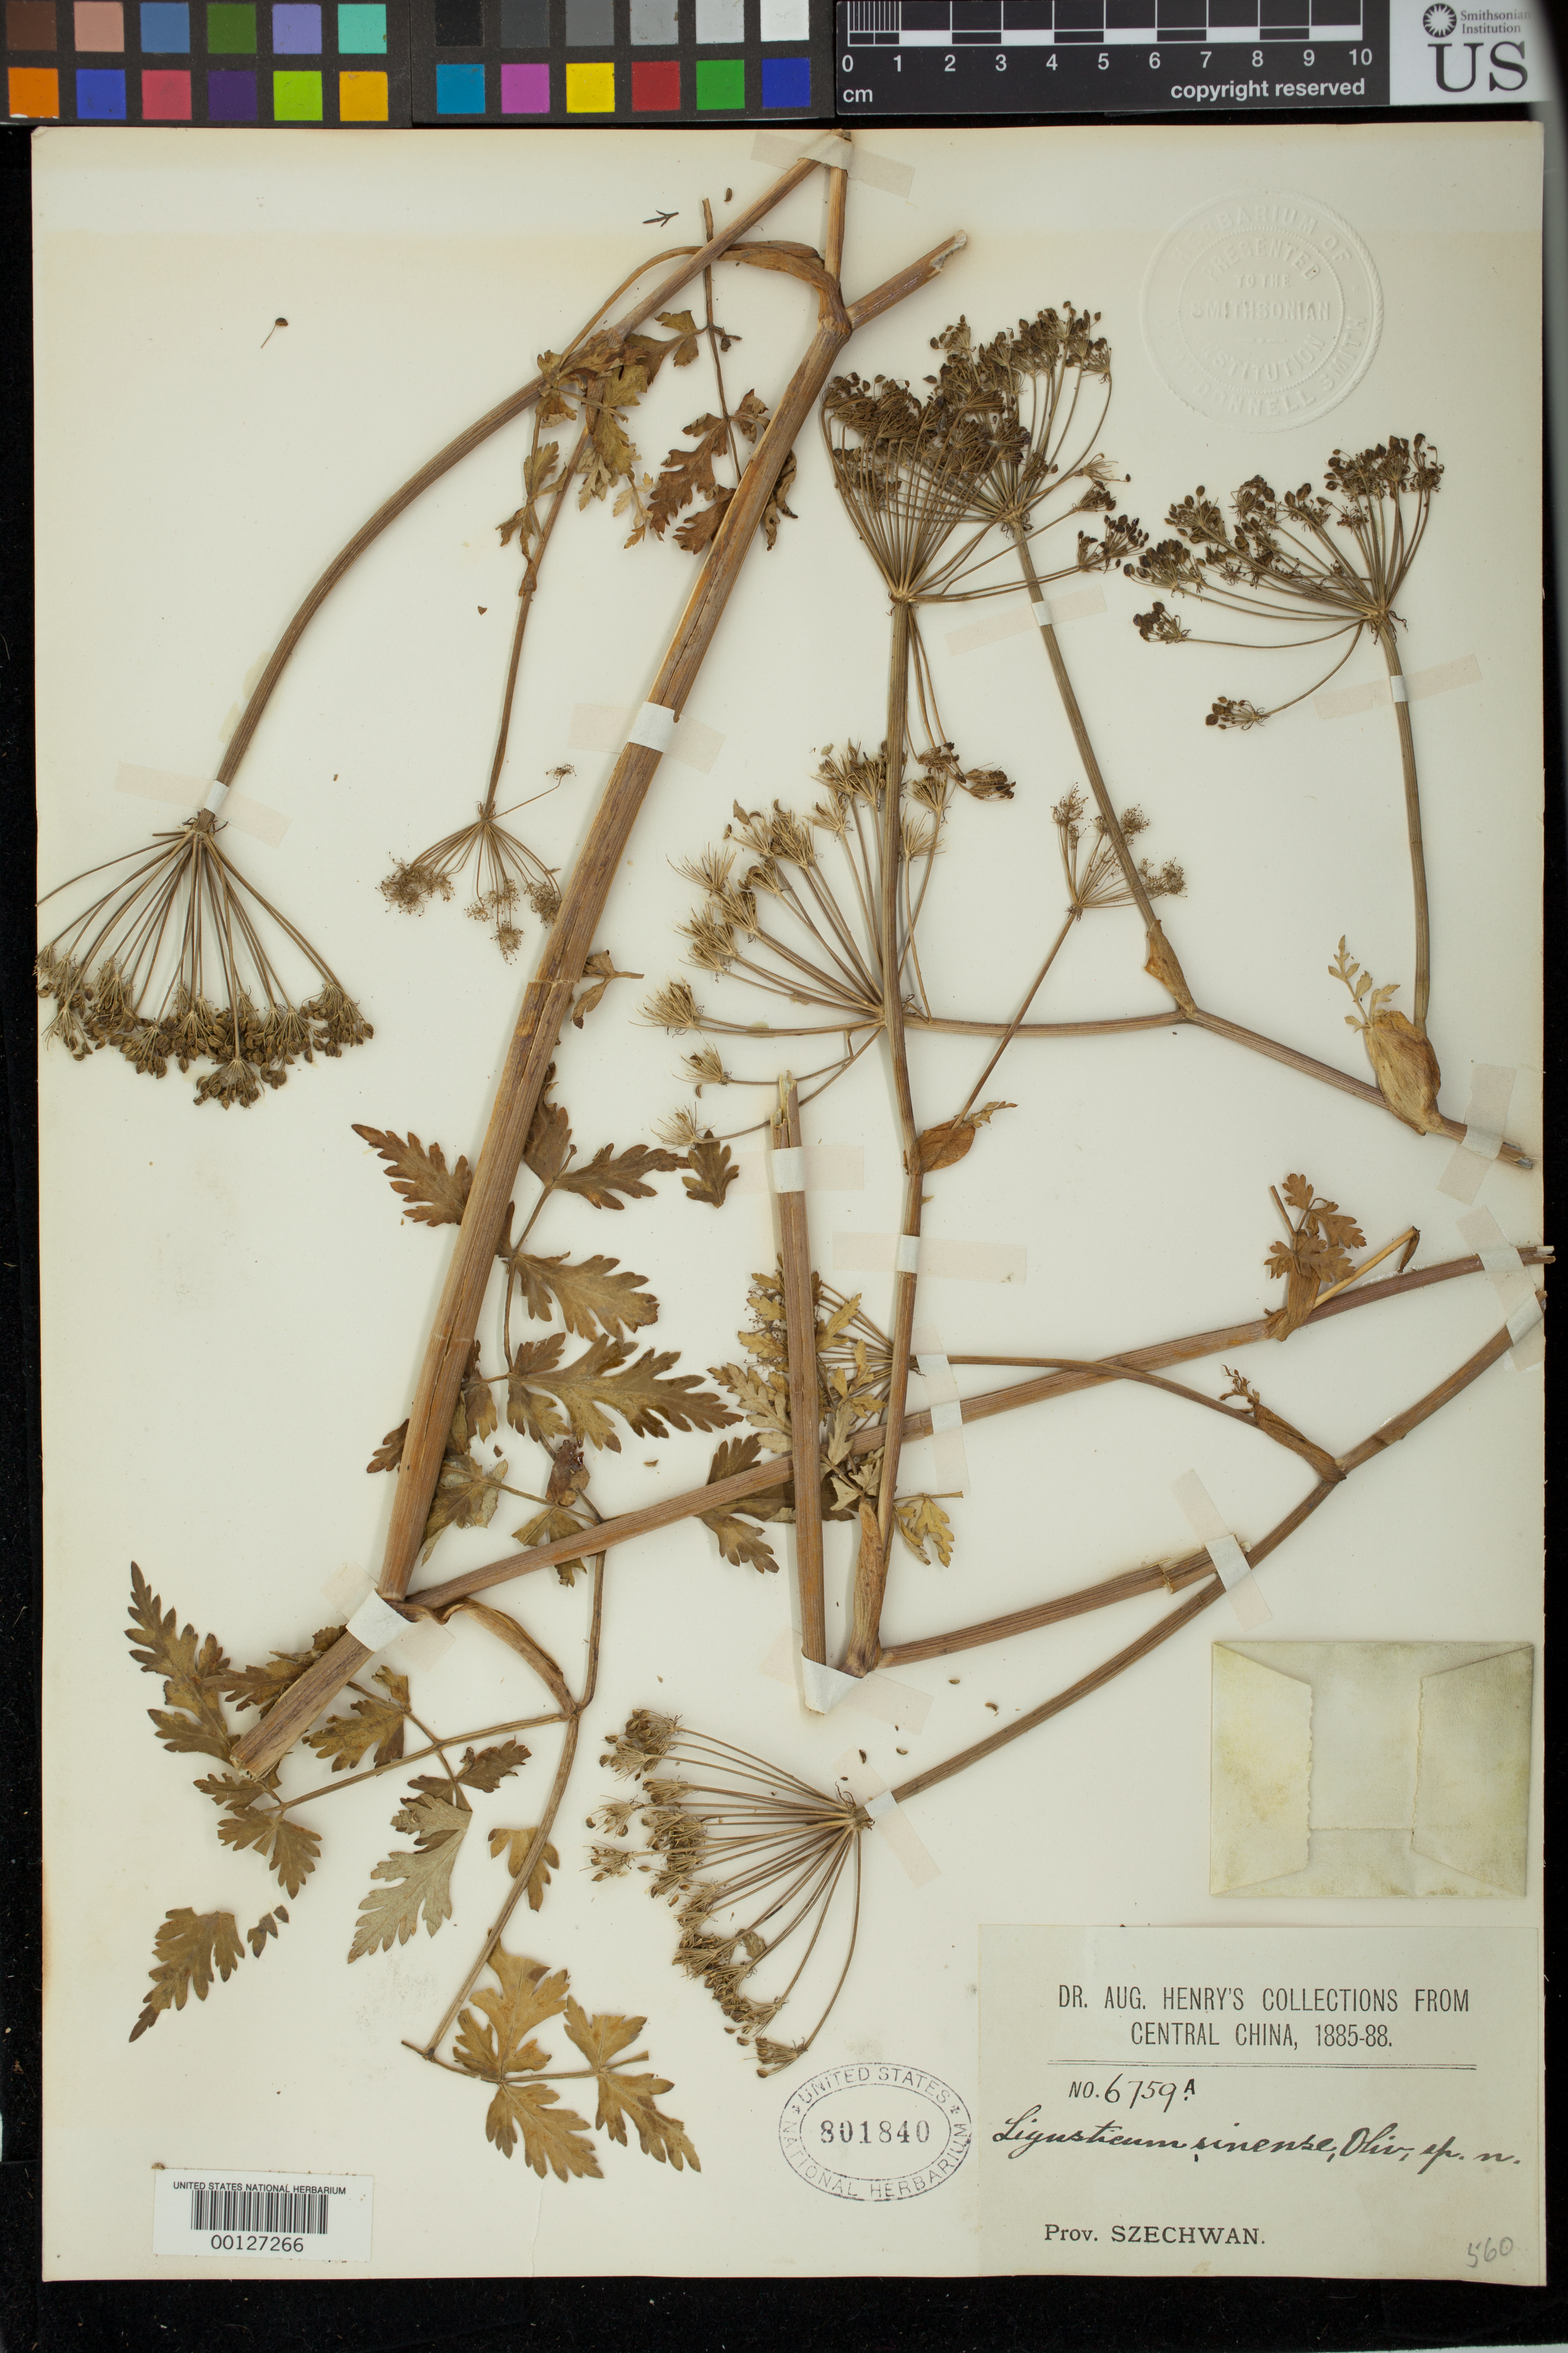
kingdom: Plantae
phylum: Tracheophyta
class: Magnoliopsida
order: Apiales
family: Apiaceae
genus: Ligusticum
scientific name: Ligusticum sinense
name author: Oliv.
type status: Possible Isolectotype; Isosyntype; Possible Isotype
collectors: A. Henry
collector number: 6759 A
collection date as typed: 1885 to -- --- 1888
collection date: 1885/1888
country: China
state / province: Sichuan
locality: Szechwan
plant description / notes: Conioselinum sinomedicum Pimenov & Kljuykov (2003, Willdenowia 33: 367) is an explicit replacement name for Ligusticum sinense Oliv. (1891, Hooker's Icon. Pl. 20(3): pl. 1958), non Conioselinum chinense (L.) Britton et al. However, the authors cite as a synonym Carum anthriscoides H. Boissieu (1906, Bull. Soc. Bot. France 53: 426). This name has priority over their nom. nov., making it a superfluous and illegitimate name. The lectotypification is also problematic. The protologue cites 2 syntypes, Henry 6759 A & 6759 B, one from Hupeh & one from “Szechwan”. It's not entirely clear from the protologue which syntype came from which locality, but the specimens at K (as well as duplicates elsewhere) make it clear that 6759 A = Sichuan and 6759 B = Hupeh. Pimenov & Kljuykov cite the Hupeh syntype as the lectotype (K) but mis-cite it as 6759A. Or is 6759A the lectotype and they mis-cite the locality as Hupeh? (There are 2 sheets of 6759 A at K and both are from Sichuan). None of these 3 sheets at K bears any annotations by Pimenov or Kljuykov. So which syntype is the lectotype? I throw up my hands.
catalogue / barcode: US 801840